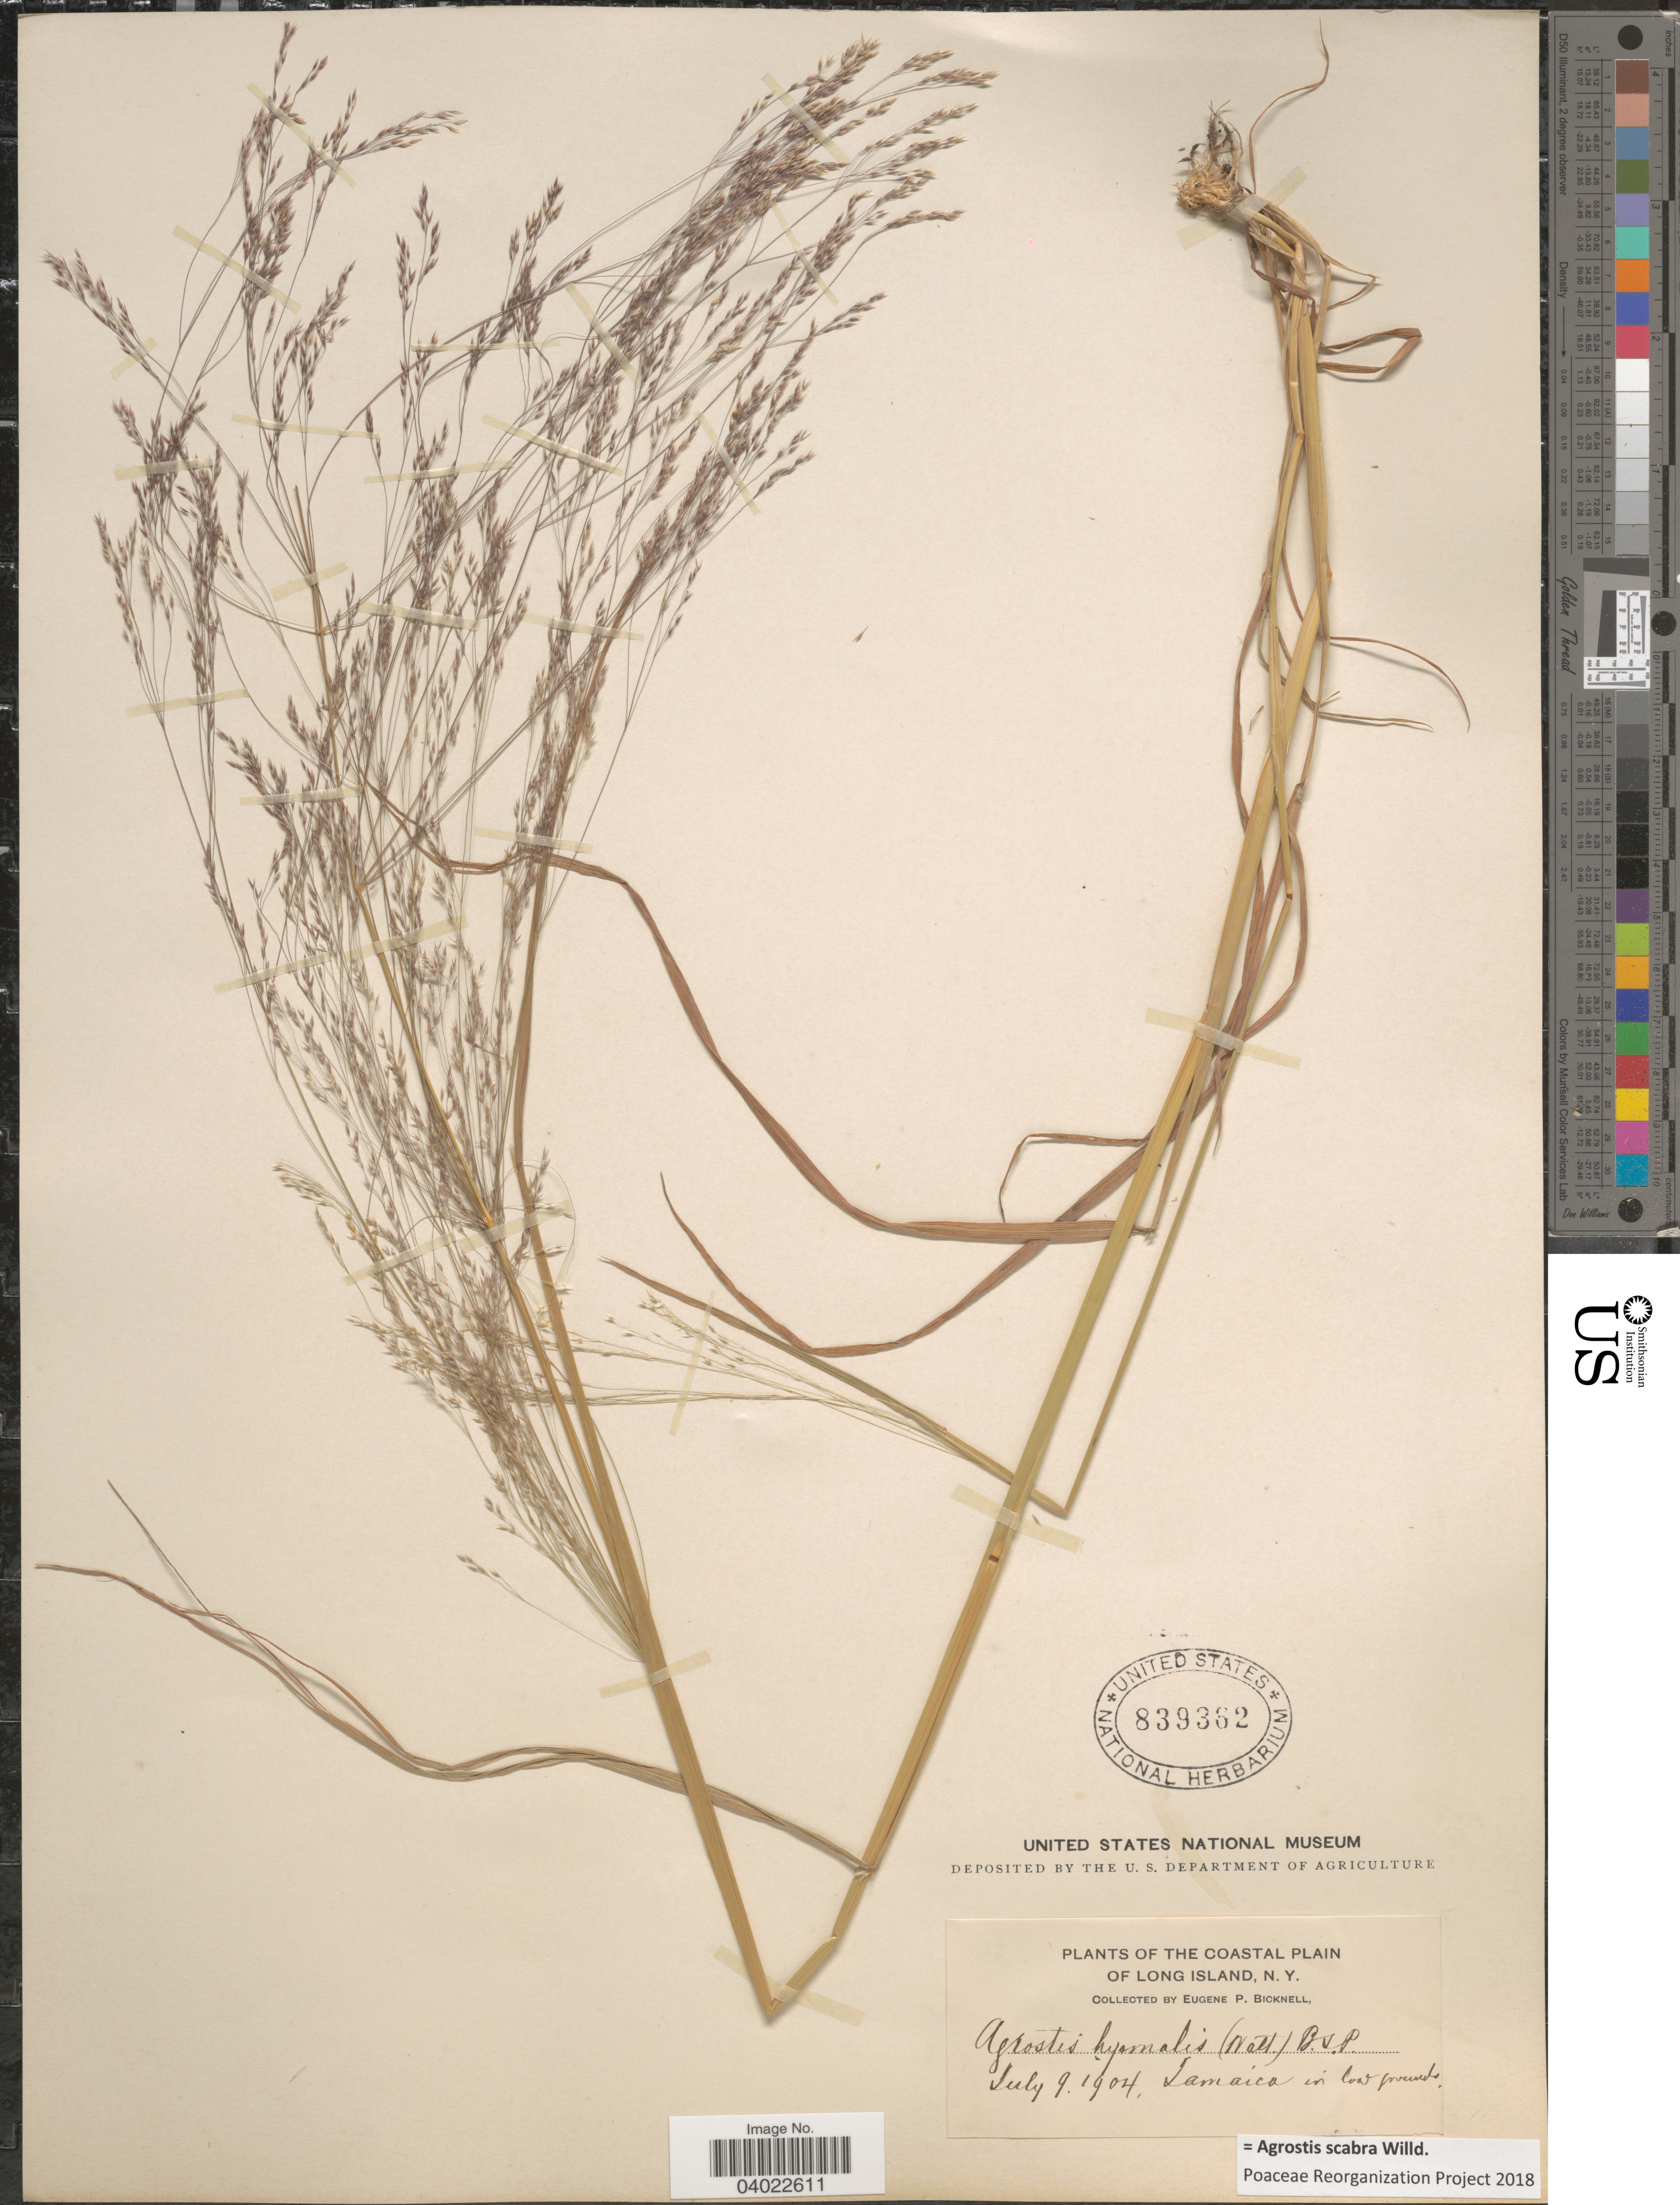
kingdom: Plantae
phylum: Tracheophyta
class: Liliopsida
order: Poales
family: Poaceae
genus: Agrostis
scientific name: Agrostis scabra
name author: Willd.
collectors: E. P. Bicknell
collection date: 1904-07-09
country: United States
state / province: New York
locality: The Coastal Plain of Long Island. Jamaica.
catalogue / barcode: US 839362